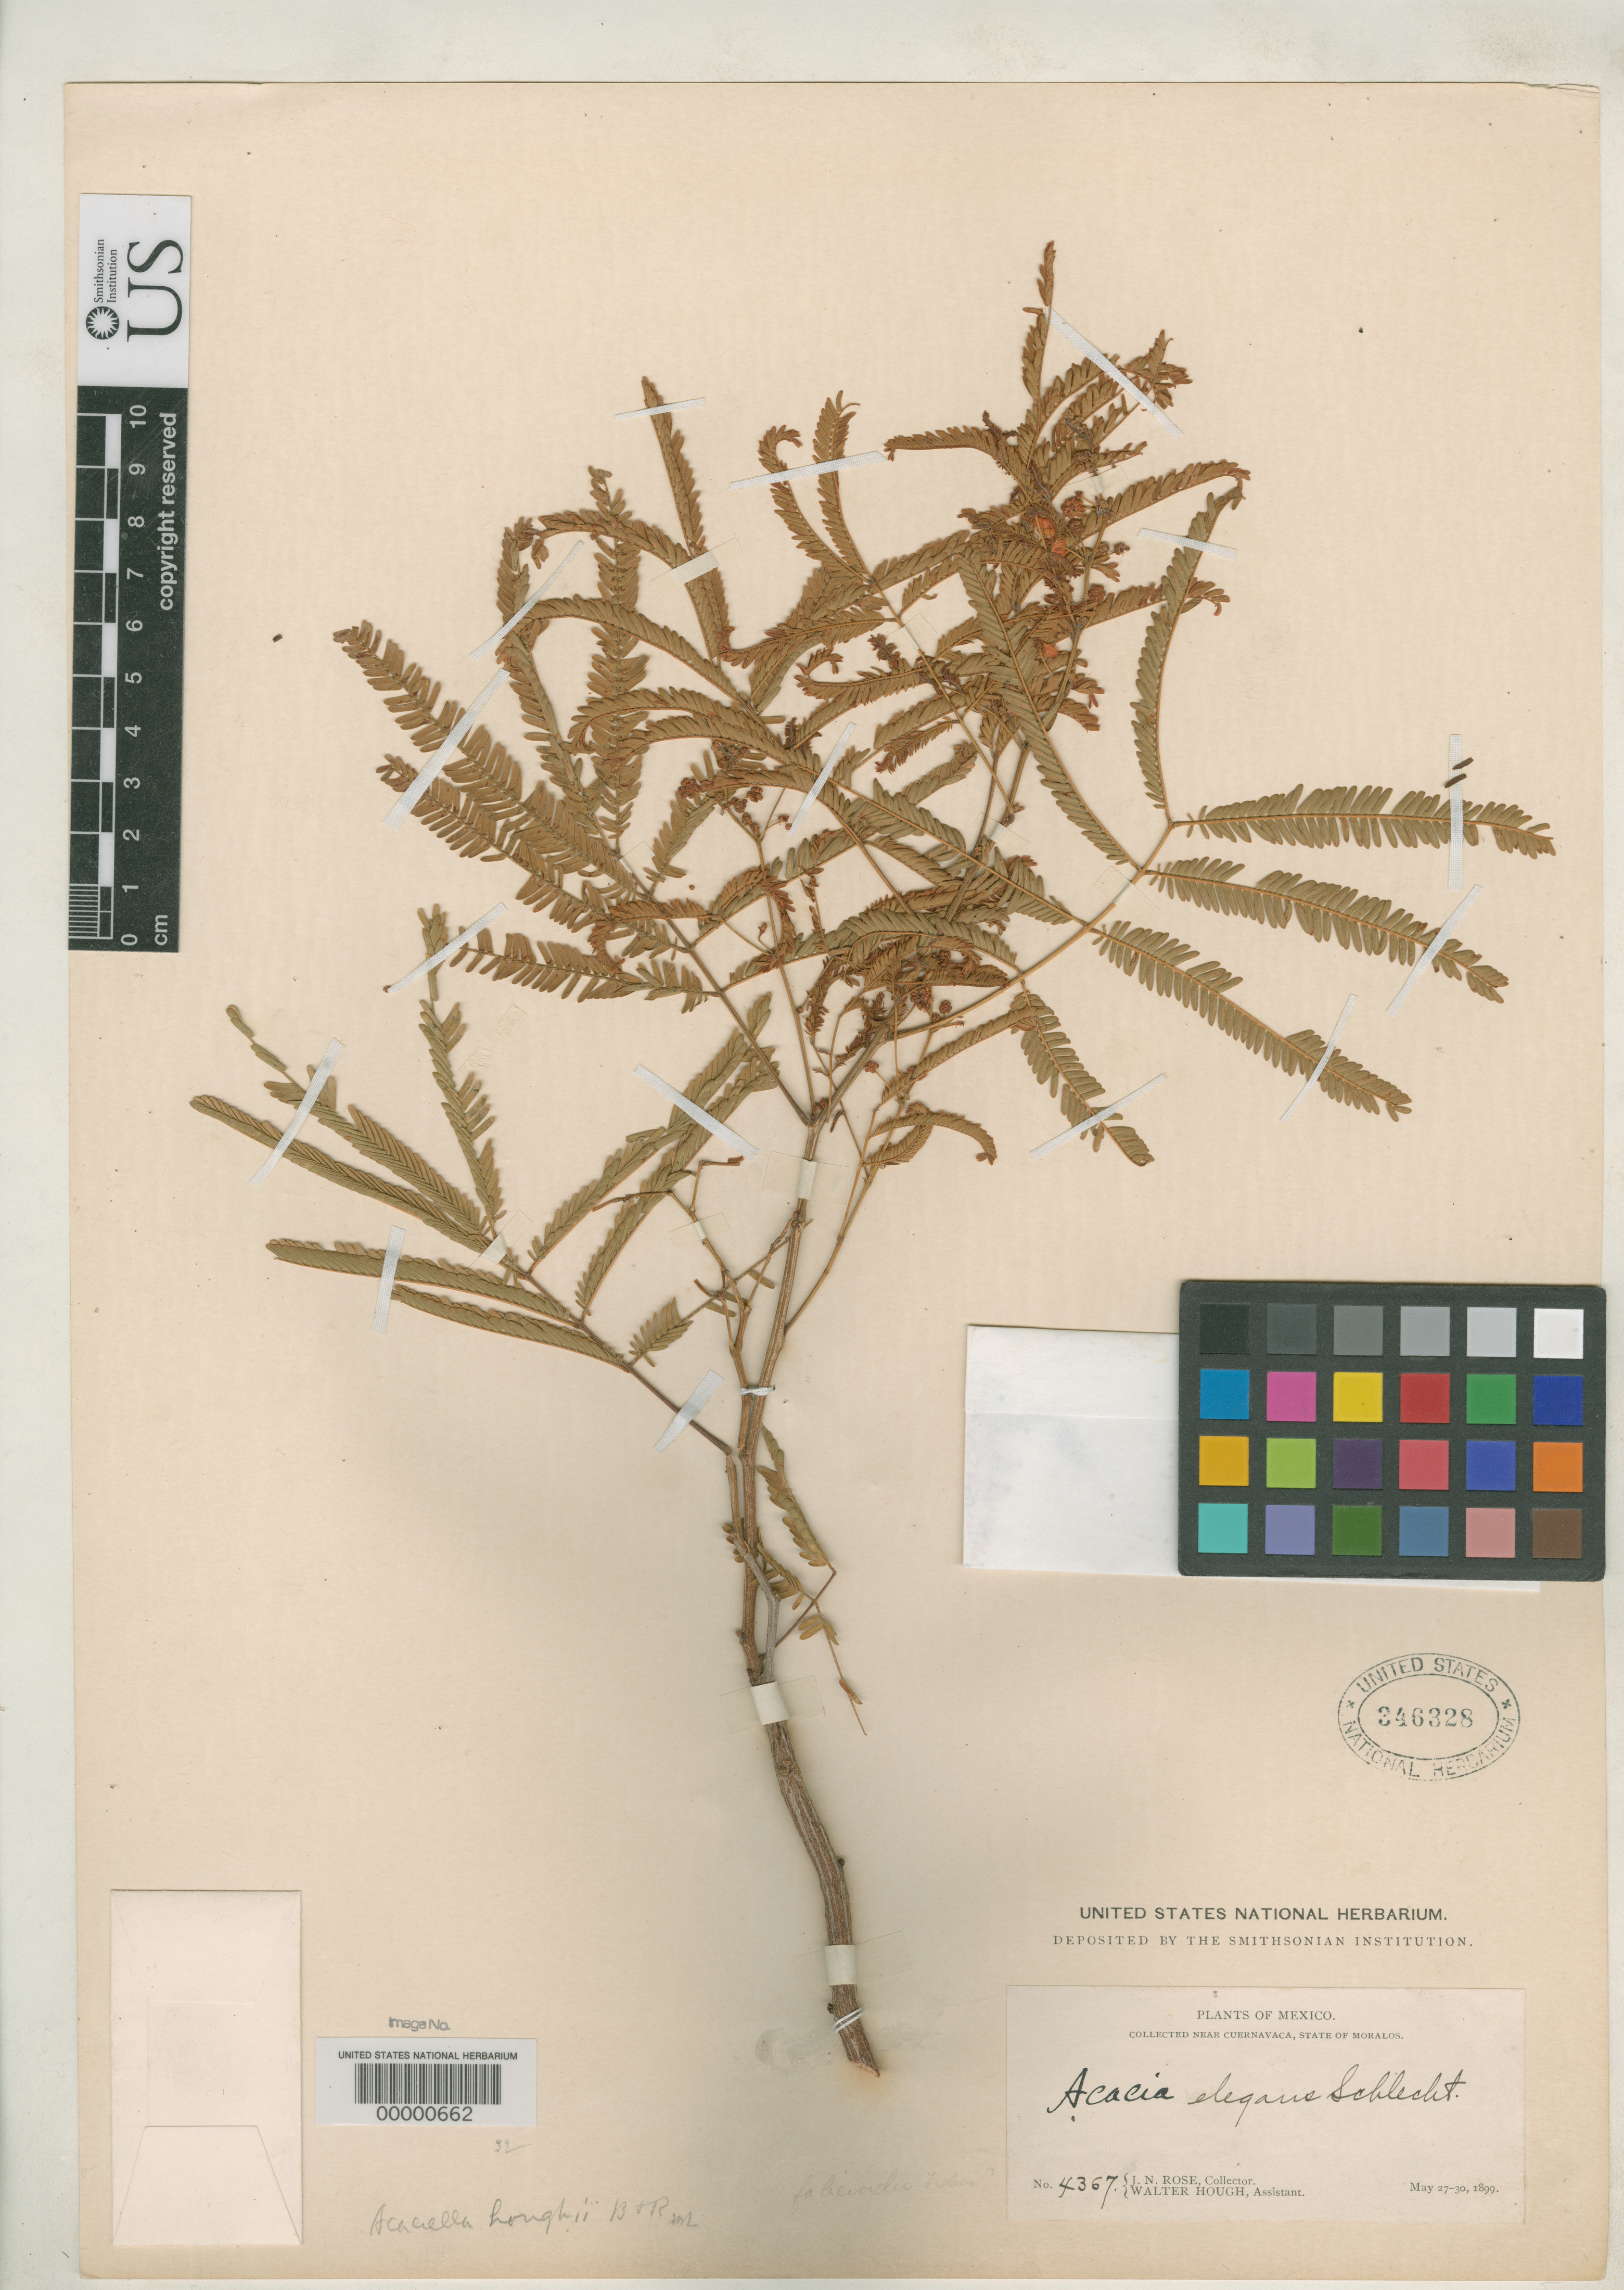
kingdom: Plantae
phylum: Tracheophyta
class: Magnoliopsida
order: Fabales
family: Fabaceae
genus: Acaciella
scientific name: Acaciella houghii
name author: Britton & Rose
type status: Isotype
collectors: J. N. Rose & W. Hough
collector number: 4367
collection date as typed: May 1899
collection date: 1899-05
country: Mexico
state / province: Morelos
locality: Cuernavaca.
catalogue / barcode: US 346328